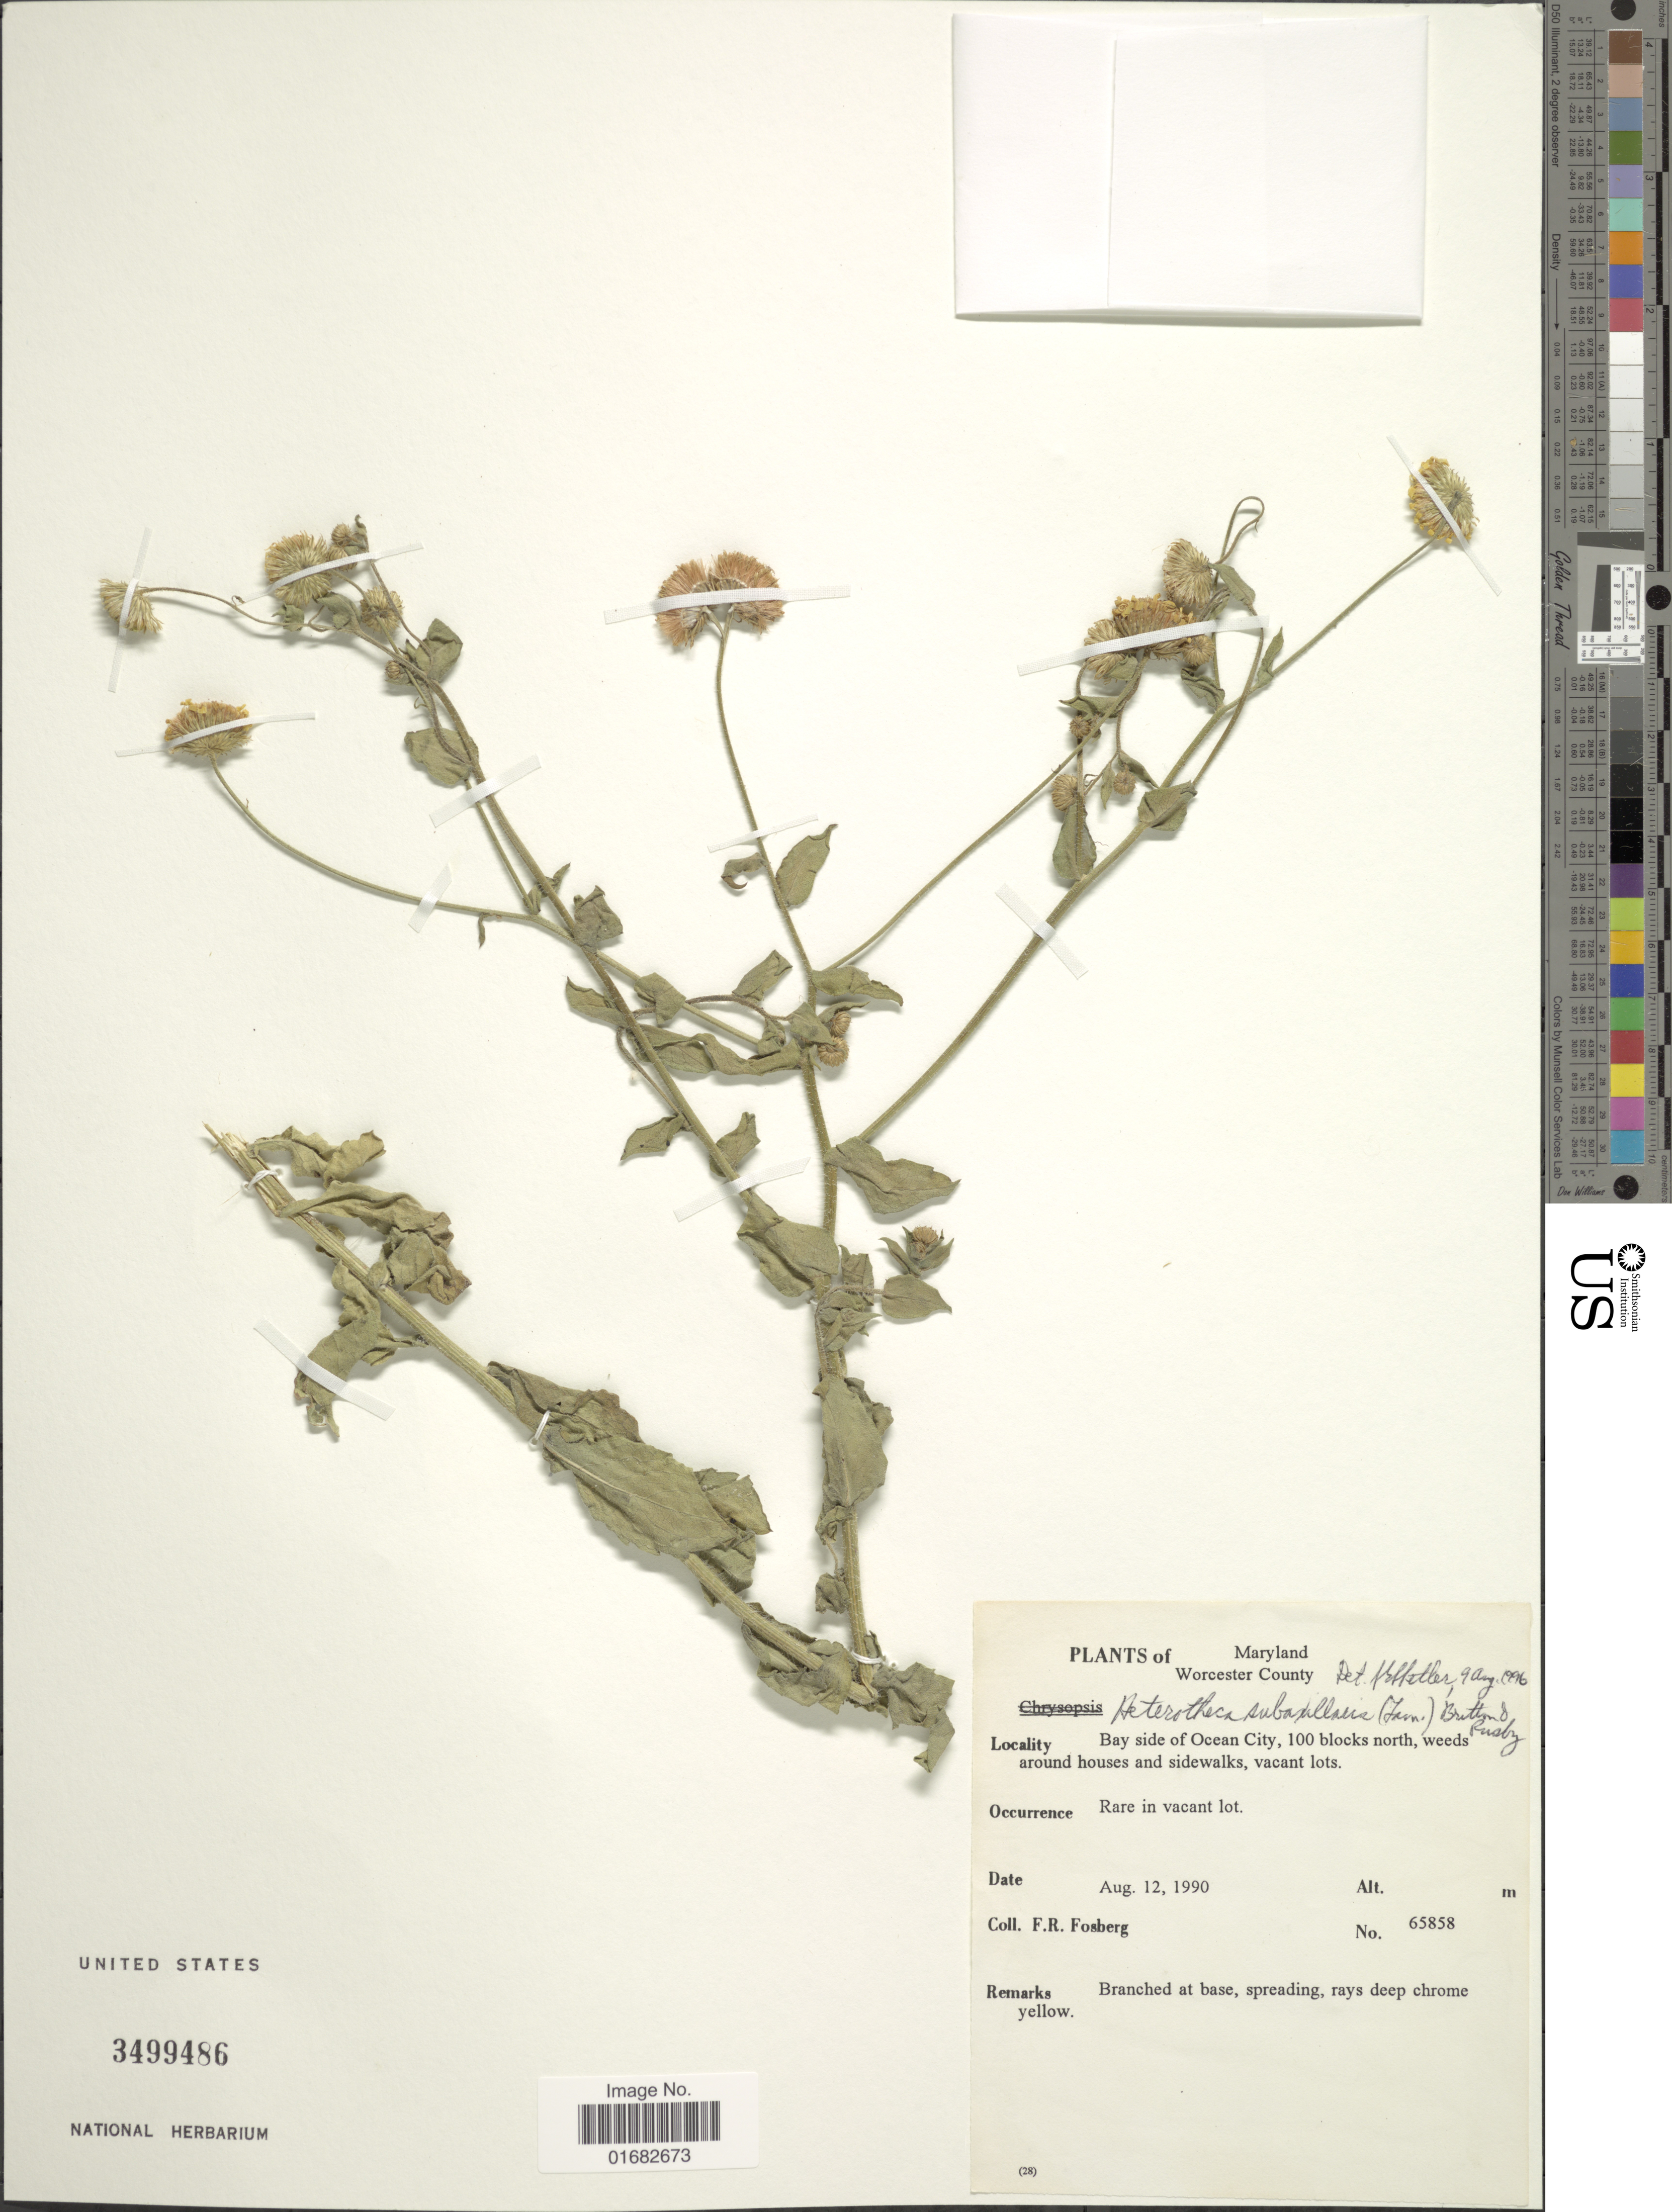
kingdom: Plantae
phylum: Tracheophyta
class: Magnoliopsida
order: Asterales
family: Asteraceae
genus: Heterotheca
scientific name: Heterotheca subaxillaris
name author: (Lam.) Britton & Rusby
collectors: F. R. Fosberg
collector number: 65868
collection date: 1990-08-12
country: United States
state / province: Delaware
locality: Bay side of Ocean City, 100 blocks north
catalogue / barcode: US 3499486